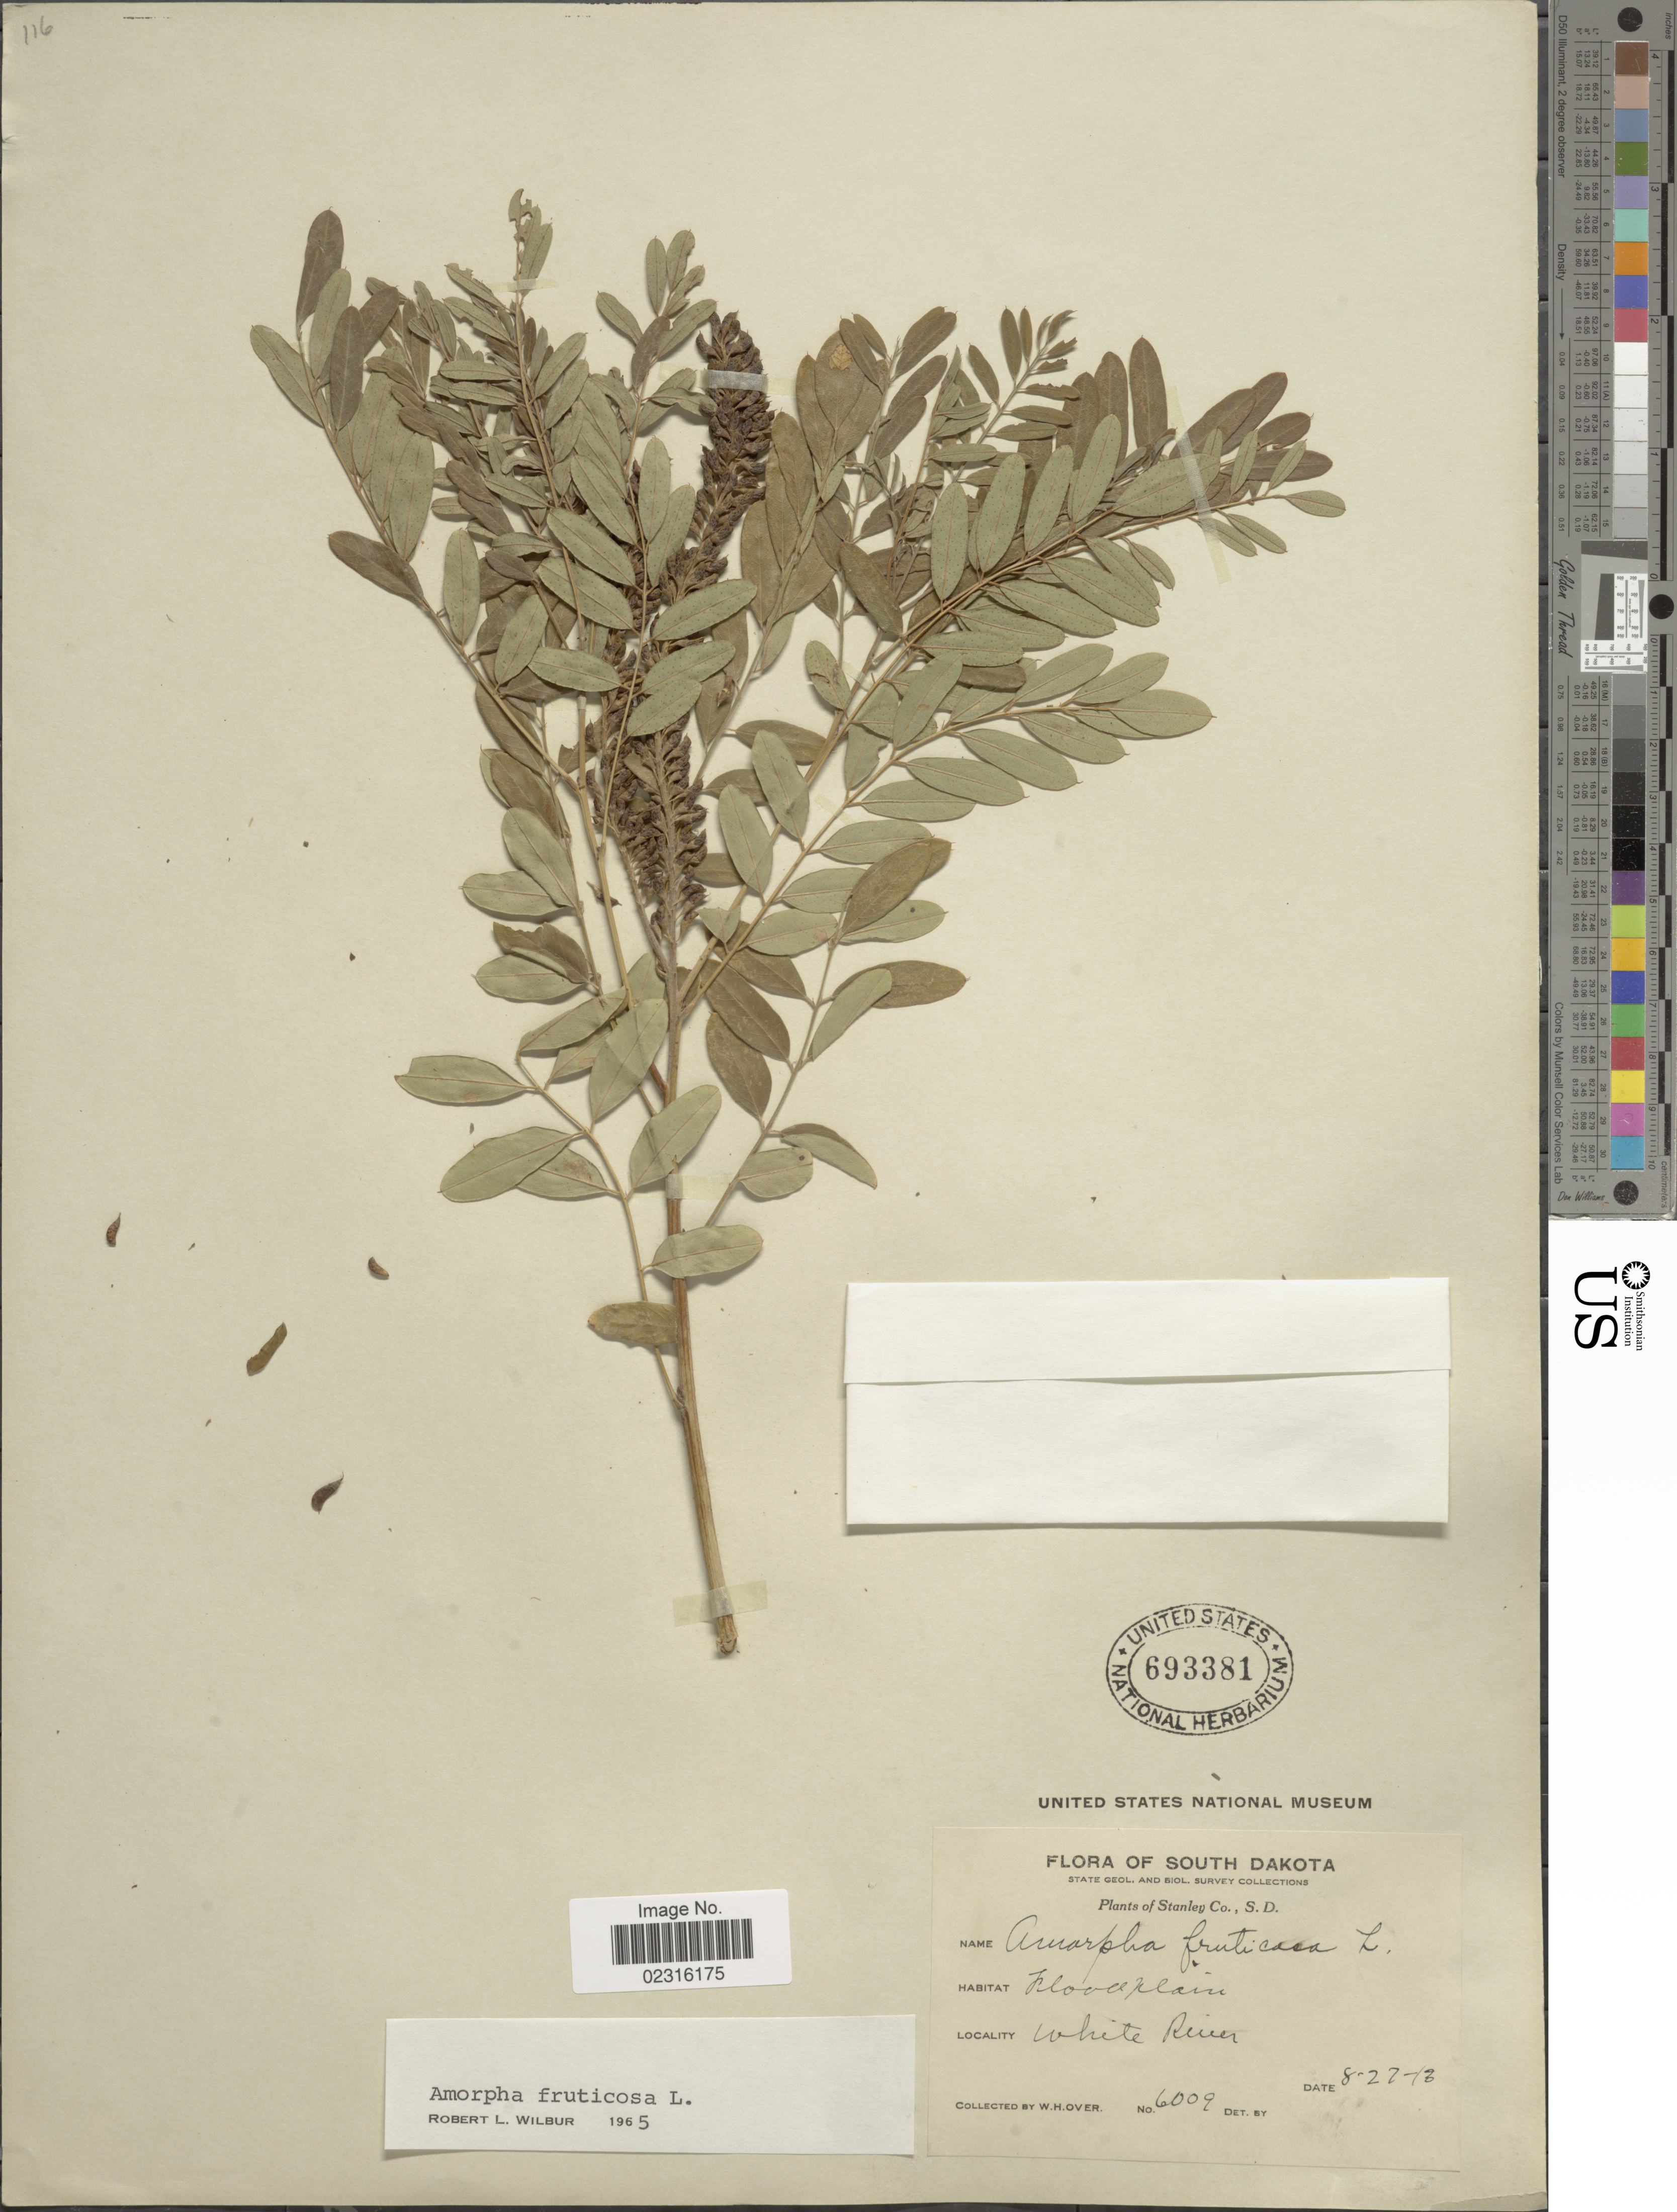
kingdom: Plantae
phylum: Tracheophyta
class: Magnoliopsida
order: Fabales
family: Fabaceae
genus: Amorpha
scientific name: Amorpha fruticosa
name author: L.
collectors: W. Over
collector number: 6009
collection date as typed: Transcribed d/m/y: 22/8/13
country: United States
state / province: South Dakota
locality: Stanley Co., Floodplain, White River.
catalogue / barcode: US 693381